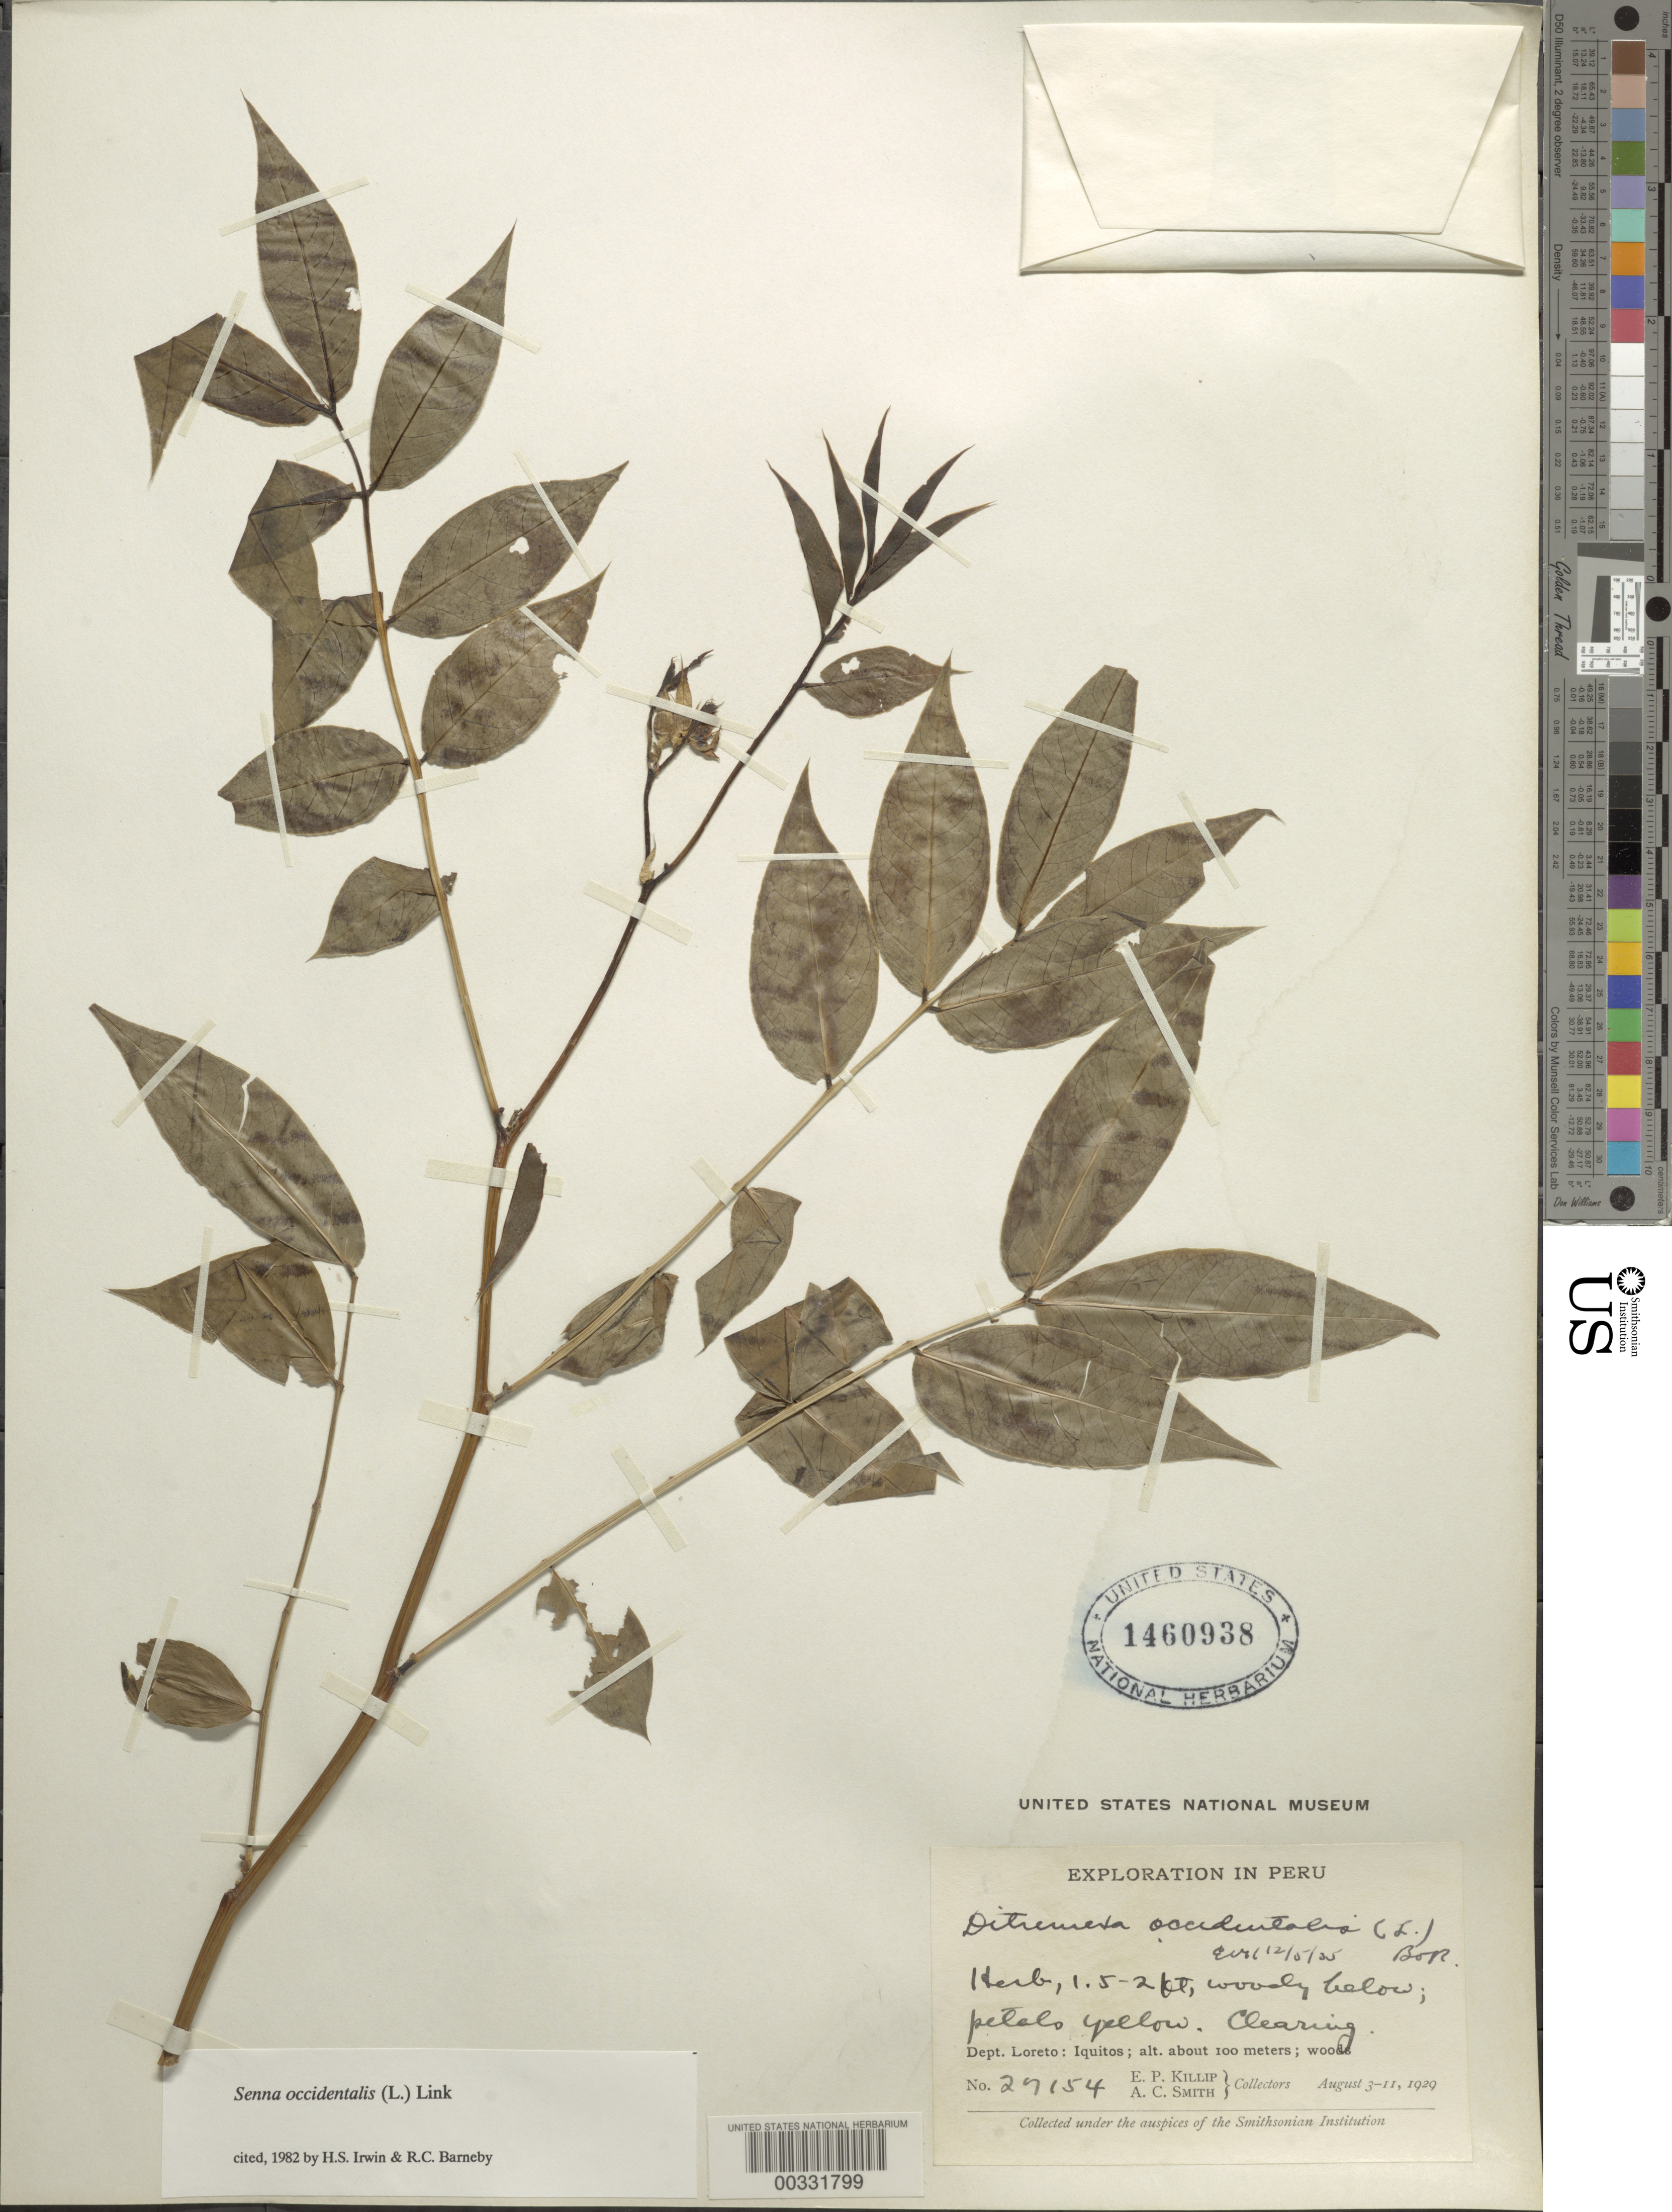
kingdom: Plantae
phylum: Tracheophyta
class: Magnoliopsida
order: Fabales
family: Fabaceae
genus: Senna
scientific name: Senna occidentalis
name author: (L.) Link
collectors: E. P. Killip & A. C. Smith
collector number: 27154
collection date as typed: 03 Aug 1929 to 11 Aug 1929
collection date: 1929-08-03/1929-08-11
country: Peru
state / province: Loreto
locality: Iquitos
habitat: Clearing; woods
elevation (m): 100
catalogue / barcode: US 1460938